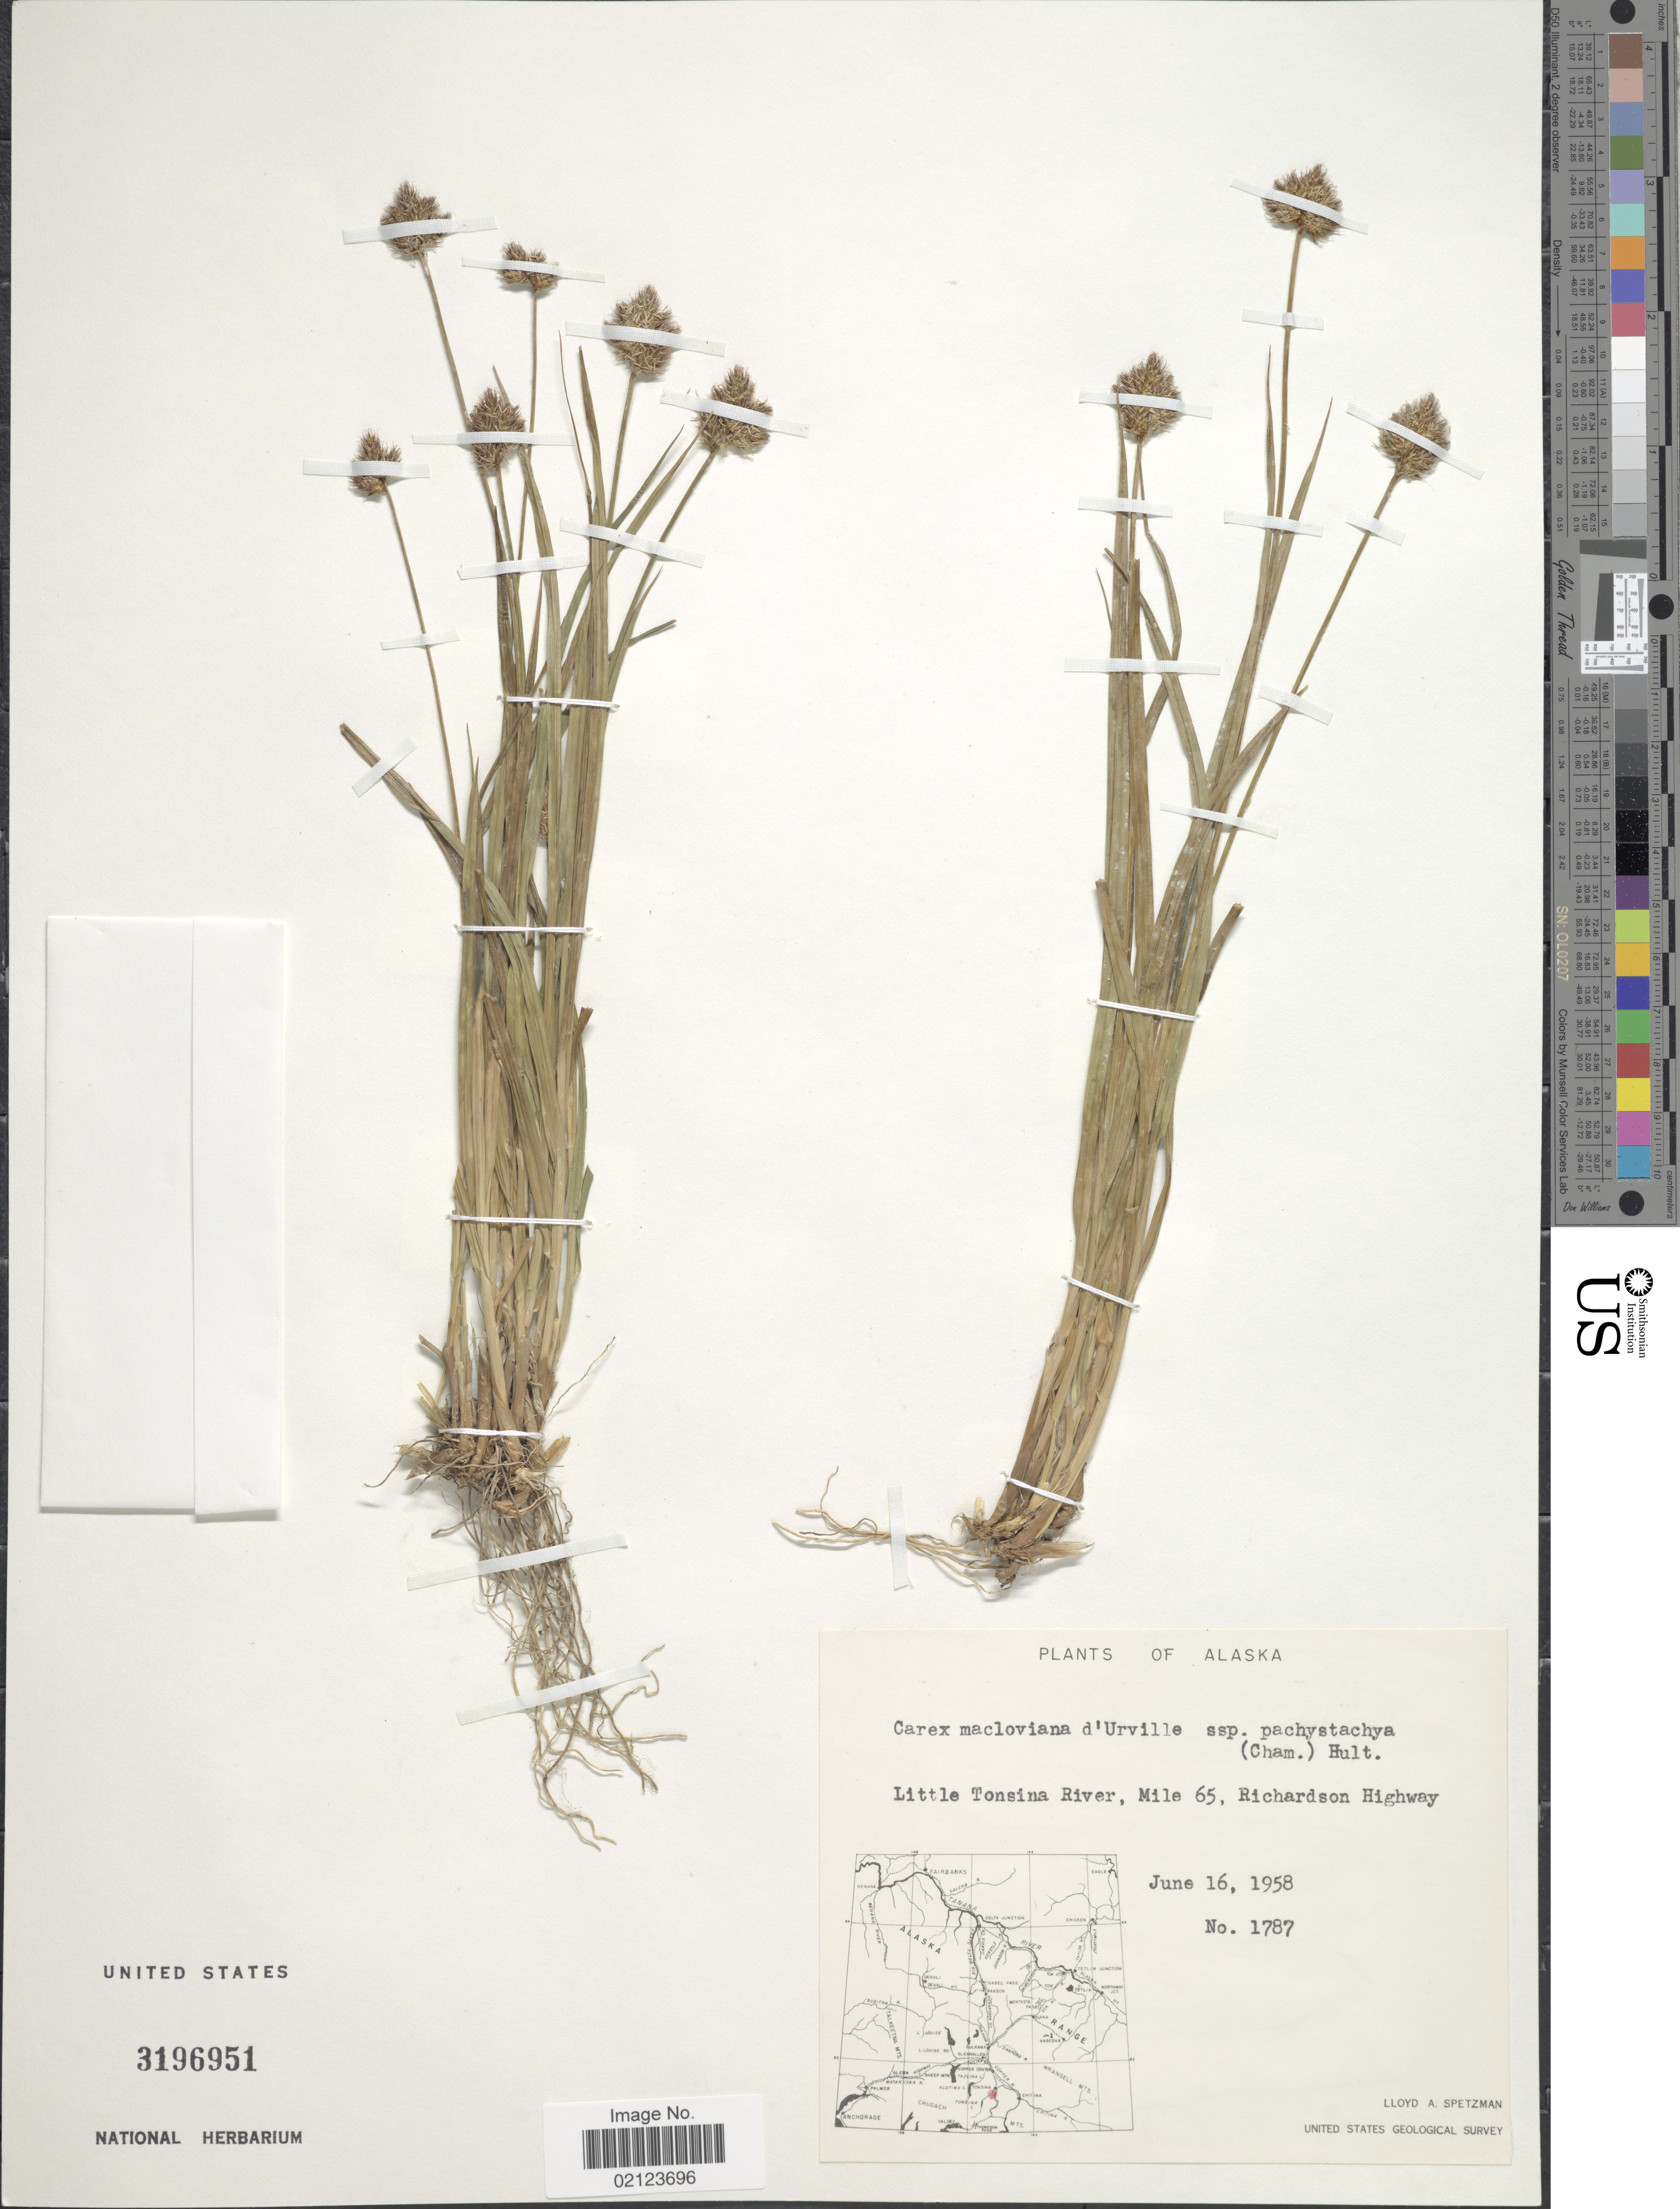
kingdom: Plantae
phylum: Tracheophyta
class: Liliopsida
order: Poales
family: Cyperaceae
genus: Carex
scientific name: Carex pachystachya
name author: Cham. ex Steud.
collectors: L. Spetzman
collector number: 1787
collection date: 1958-06-16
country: United States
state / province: Alaska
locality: Little Tonsina River, Mile 65, Richardson Highway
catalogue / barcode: US 3196951